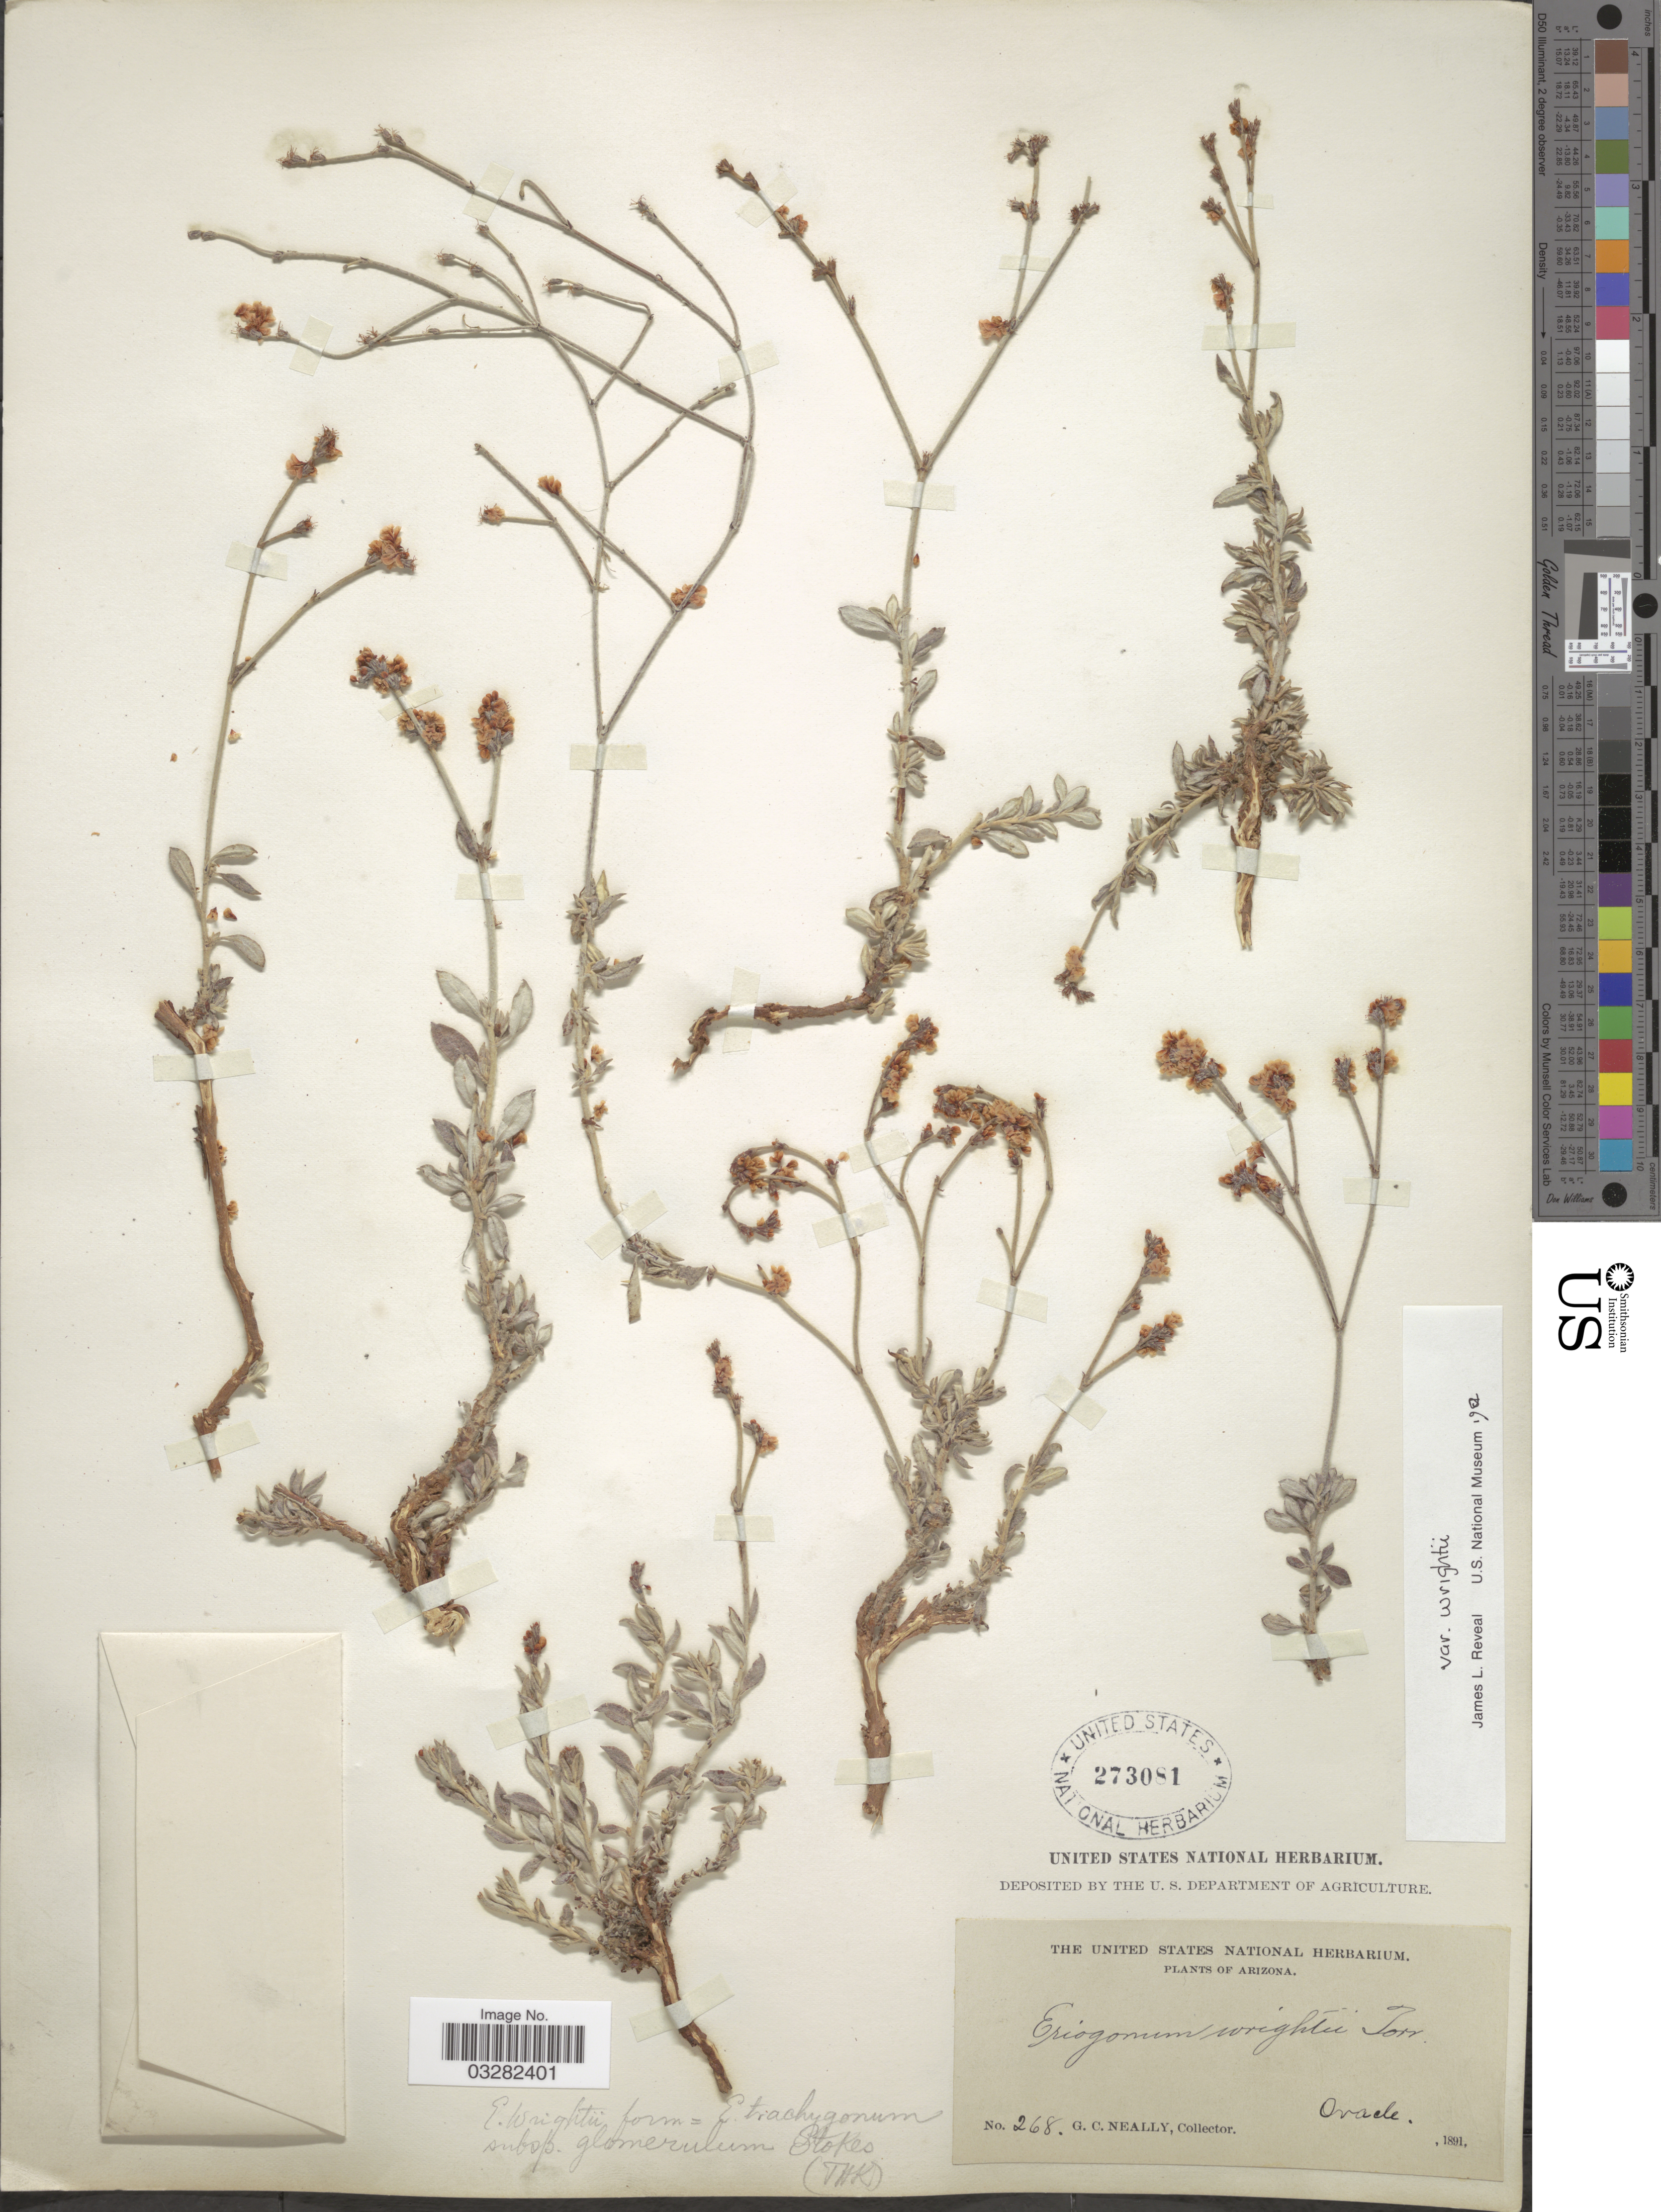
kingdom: Plantae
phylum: Tracheophyta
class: Magnoliopsida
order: Caryophyllales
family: Polygonaceae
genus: Eriogonum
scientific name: Eriogonum wrightii var. wrightii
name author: Torr. ex Benth.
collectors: G. Neally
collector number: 268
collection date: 1891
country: United States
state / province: Arizona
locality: Oracle.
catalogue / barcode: US 273081